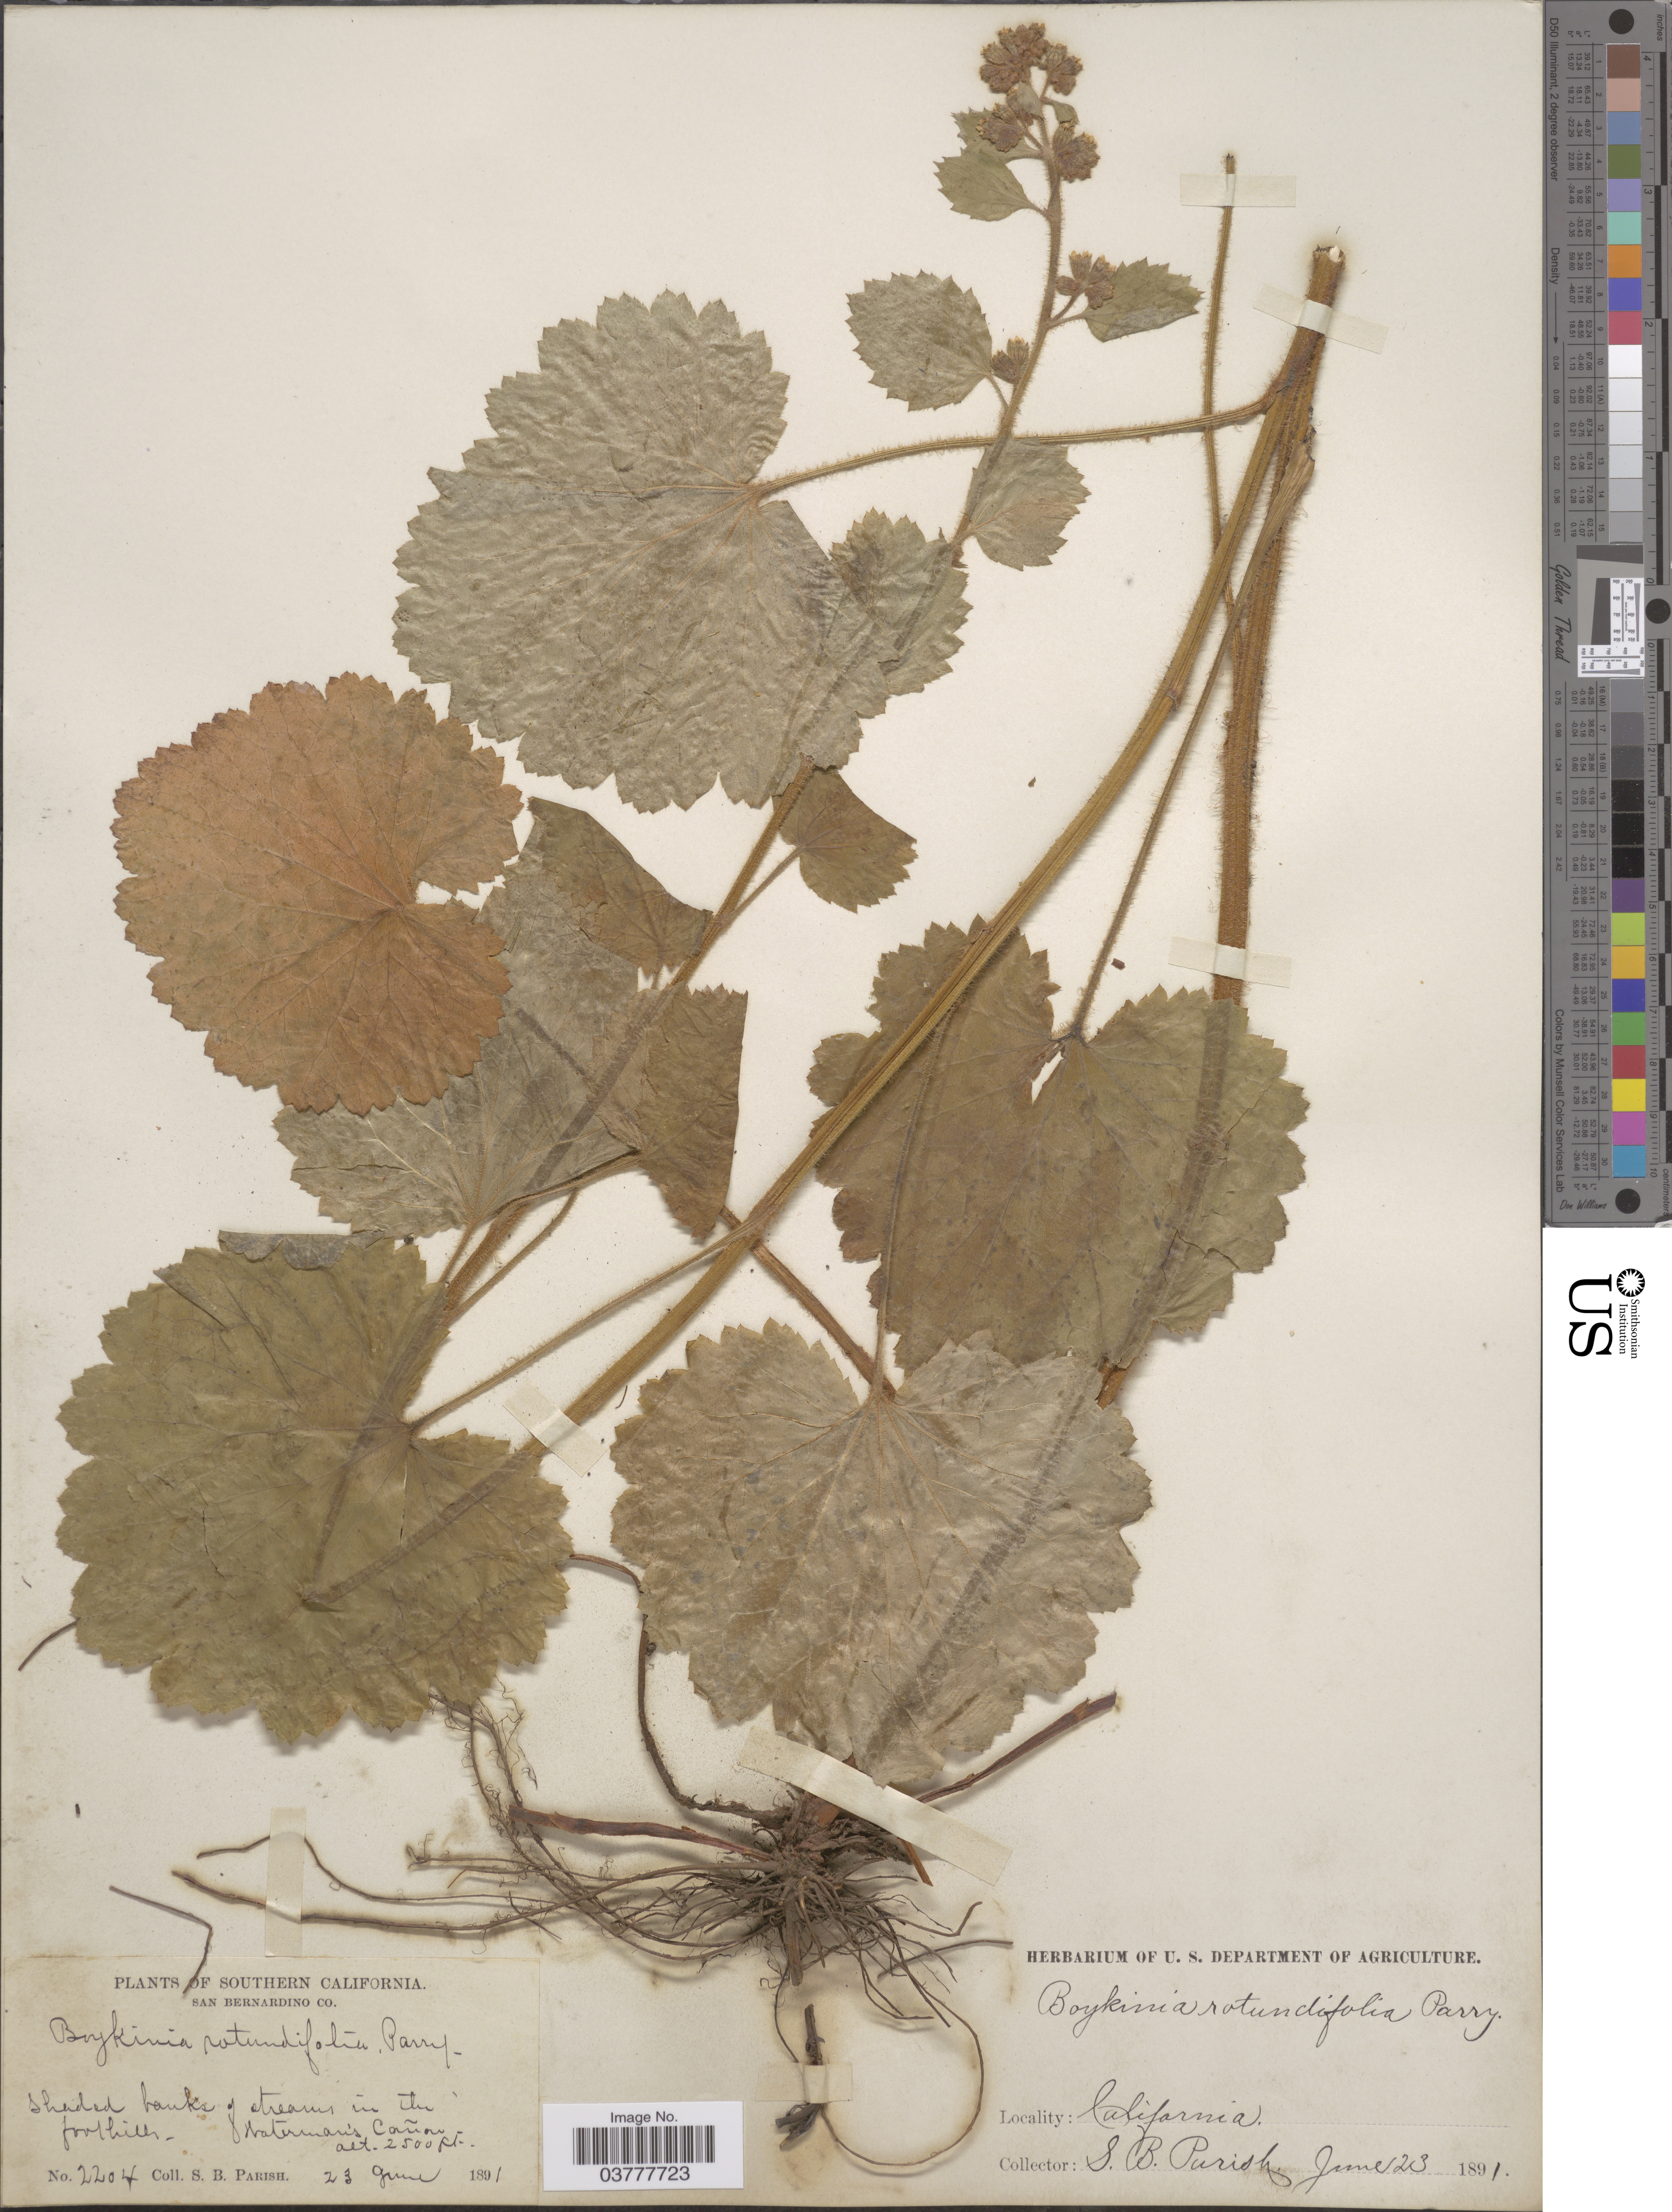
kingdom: Plantae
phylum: Tracheophyta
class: Magnoliopsida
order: Saxifragales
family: Saxifragaceae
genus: Boykinia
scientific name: Boykinia rotundifolia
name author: Parry ex A. Gray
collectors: S. B. Parish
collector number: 2204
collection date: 1891-06-23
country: United States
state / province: California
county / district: San Bernardino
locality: Southern California. San Bernardino Co. Shaded banks of streams in the foothills. Waterman's Cañon.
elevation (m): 762